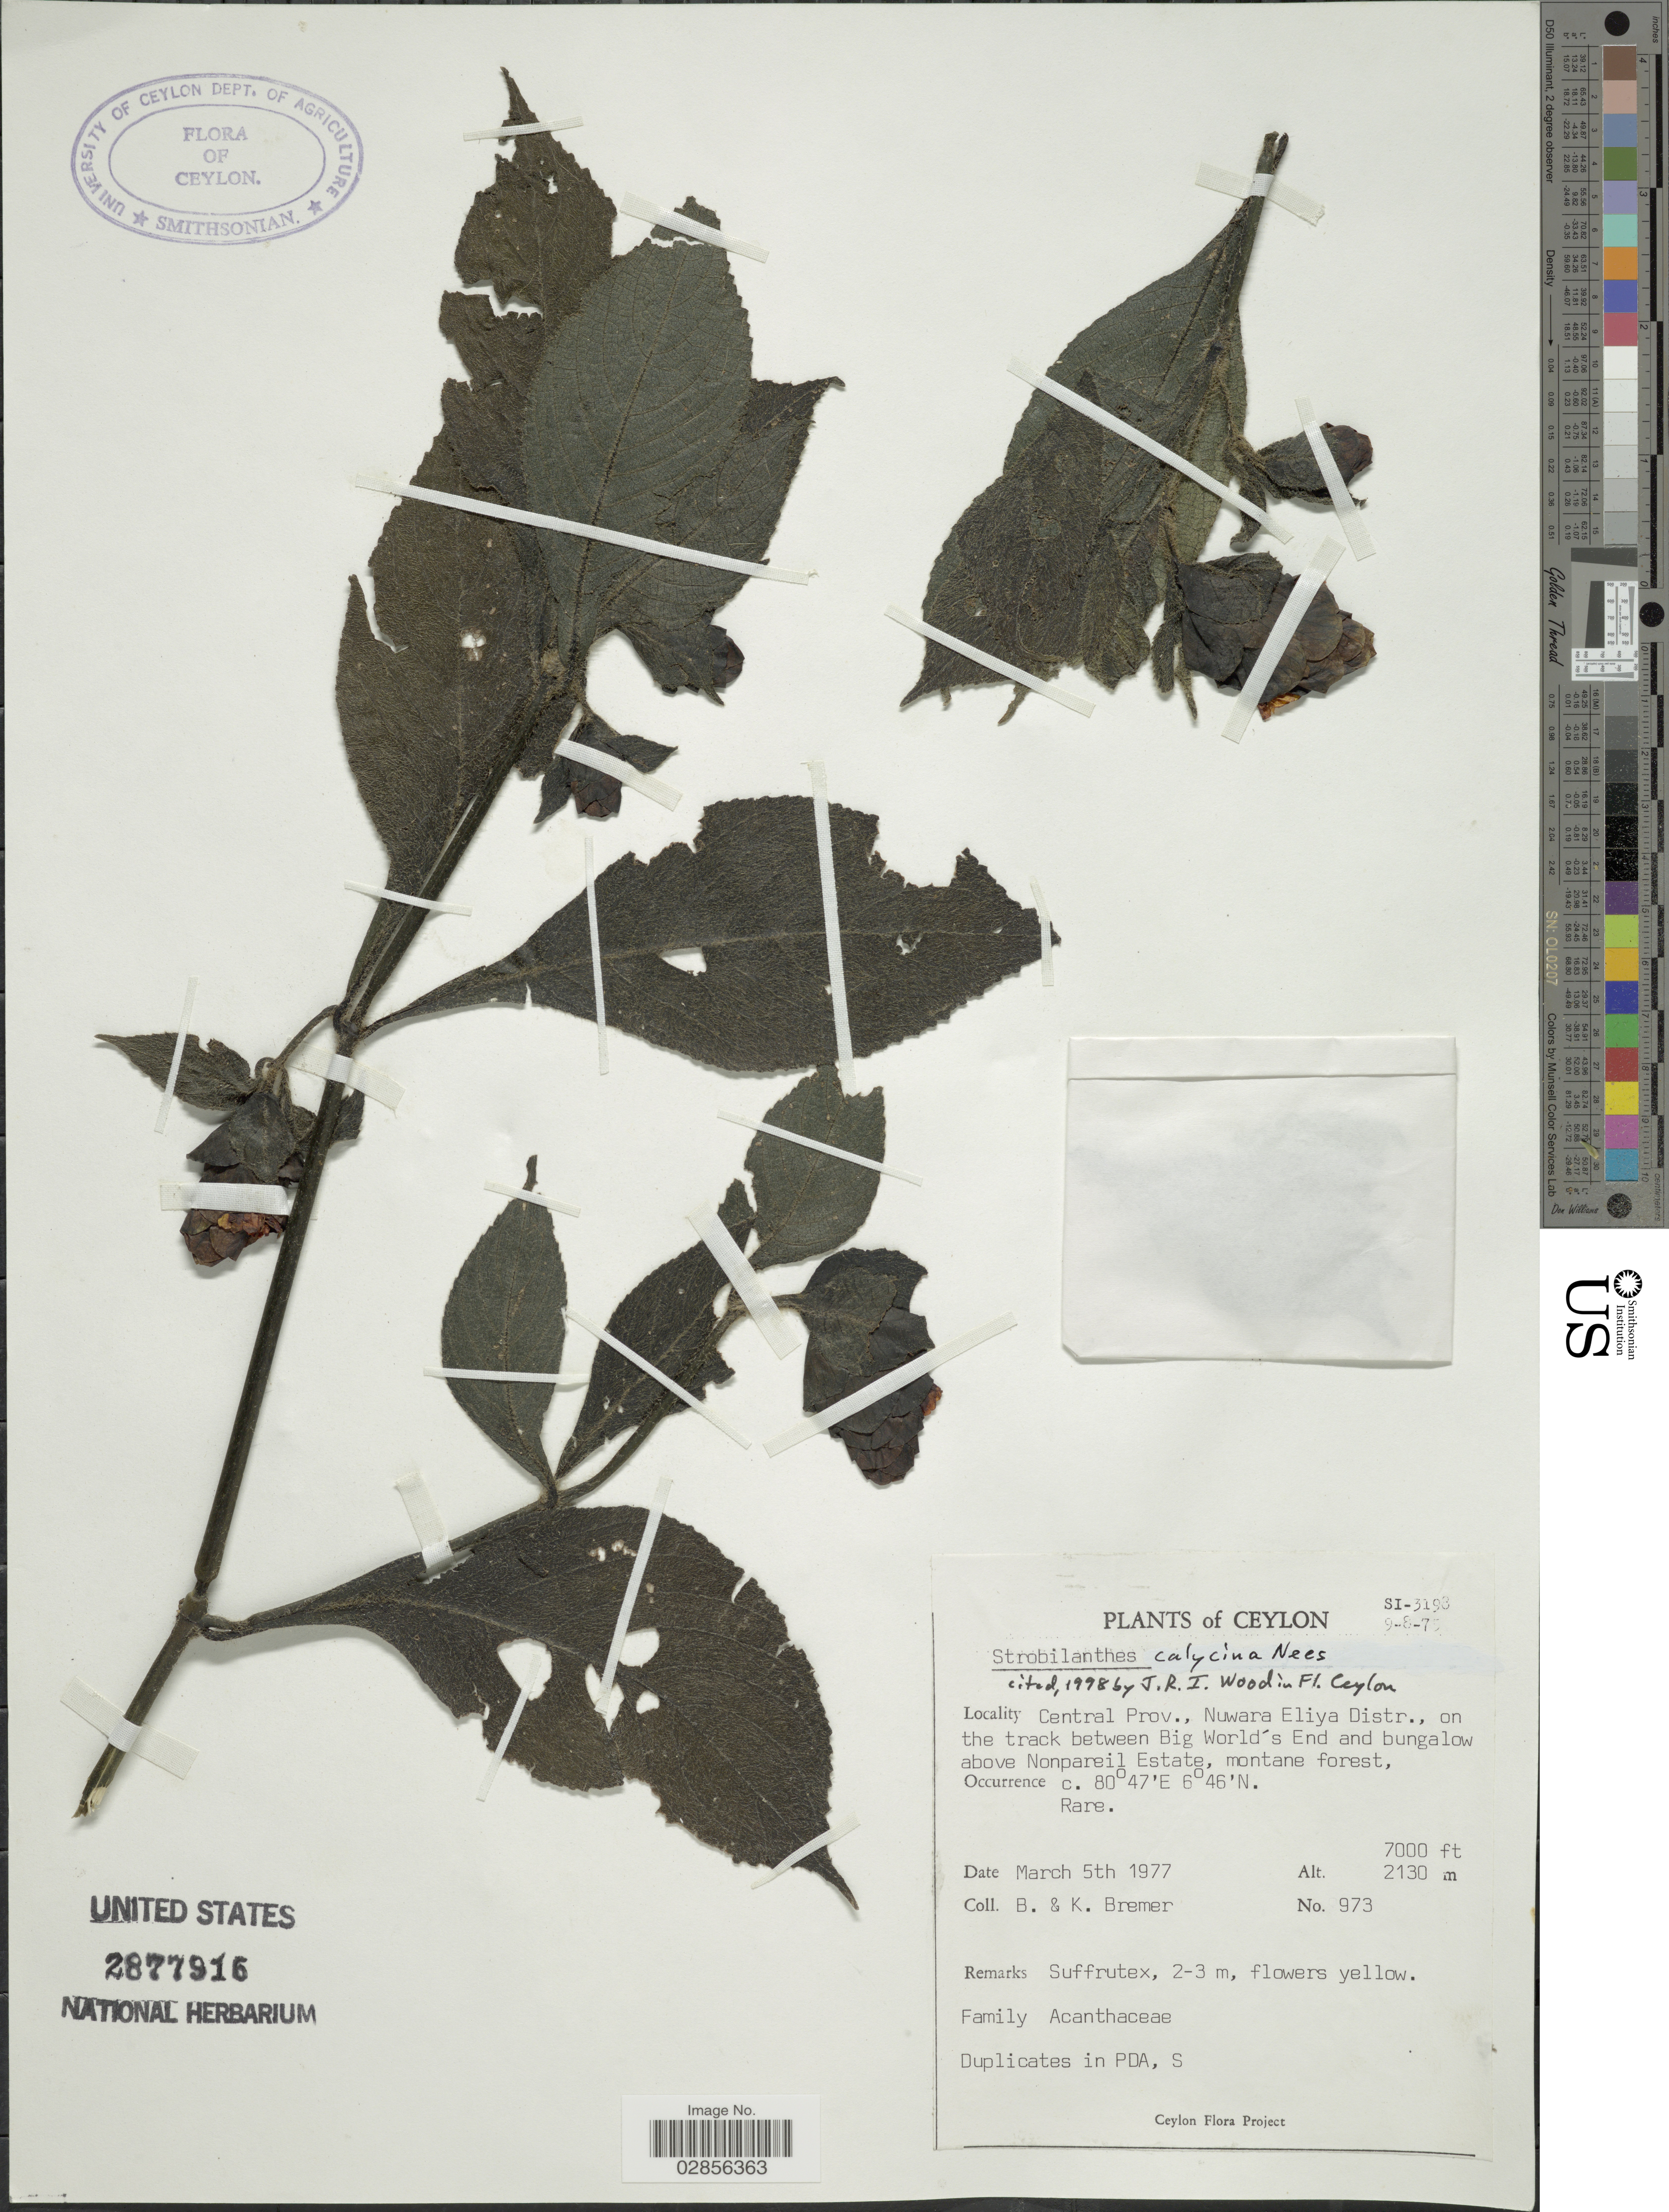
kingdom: Plantae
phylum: Tracheophyta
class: Magnoliopsida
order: Lamiales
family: Acanthaceae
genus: Strobilanthes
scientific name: Strobilanthes calycina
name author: Nees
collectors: B. Bremer & K. Bremer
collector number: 973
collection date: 1977-03-05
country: Sri Lanka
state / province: Central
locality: Ceylon. Nuwara Eliya Distr., on the track between Big World's End and bungalow above Nonpareil Estate.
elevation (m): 2130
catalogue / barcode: US 2877916